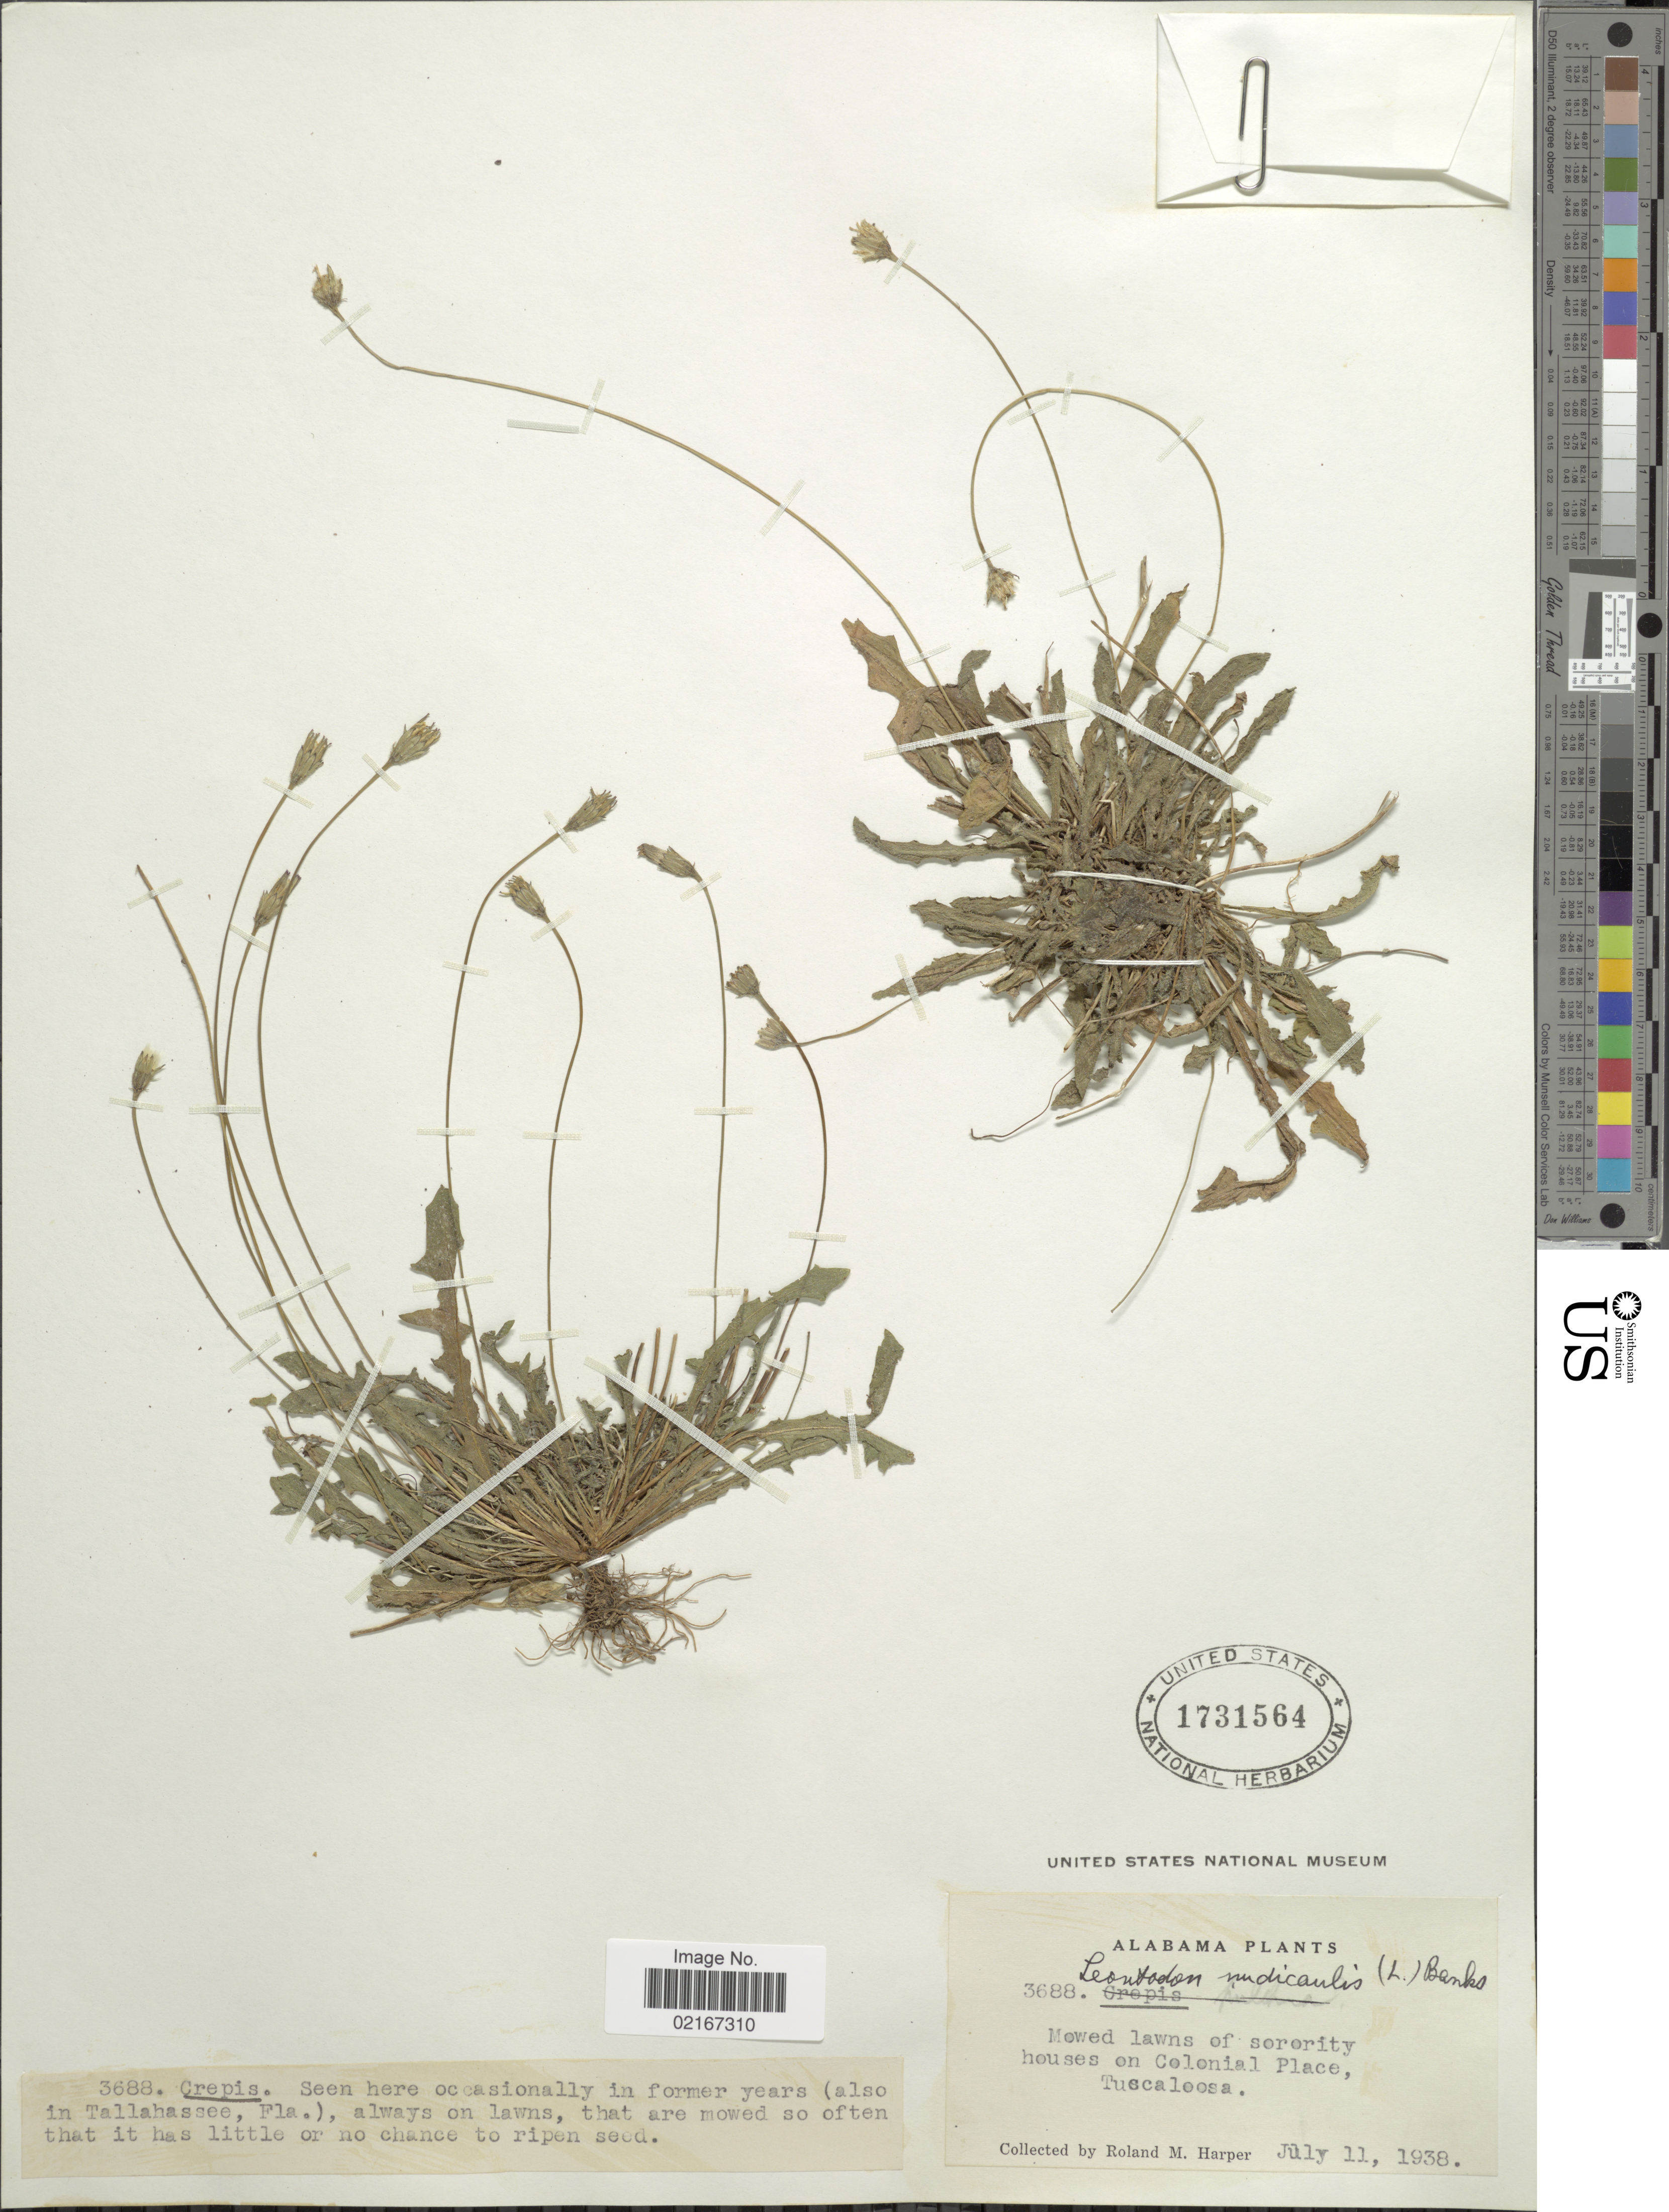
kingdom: Plantae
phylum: Tracheophyta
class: Magnoliopsida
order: Asterales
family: Asteraceae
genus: Leontodon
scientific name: Leontodon saxatilis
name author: Lam.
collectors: R. M. Harper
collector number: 3688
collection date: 1938-07-11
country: United States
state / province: Alabama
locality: Colonial Place, Tuscaloosa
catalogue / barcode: US 1731564